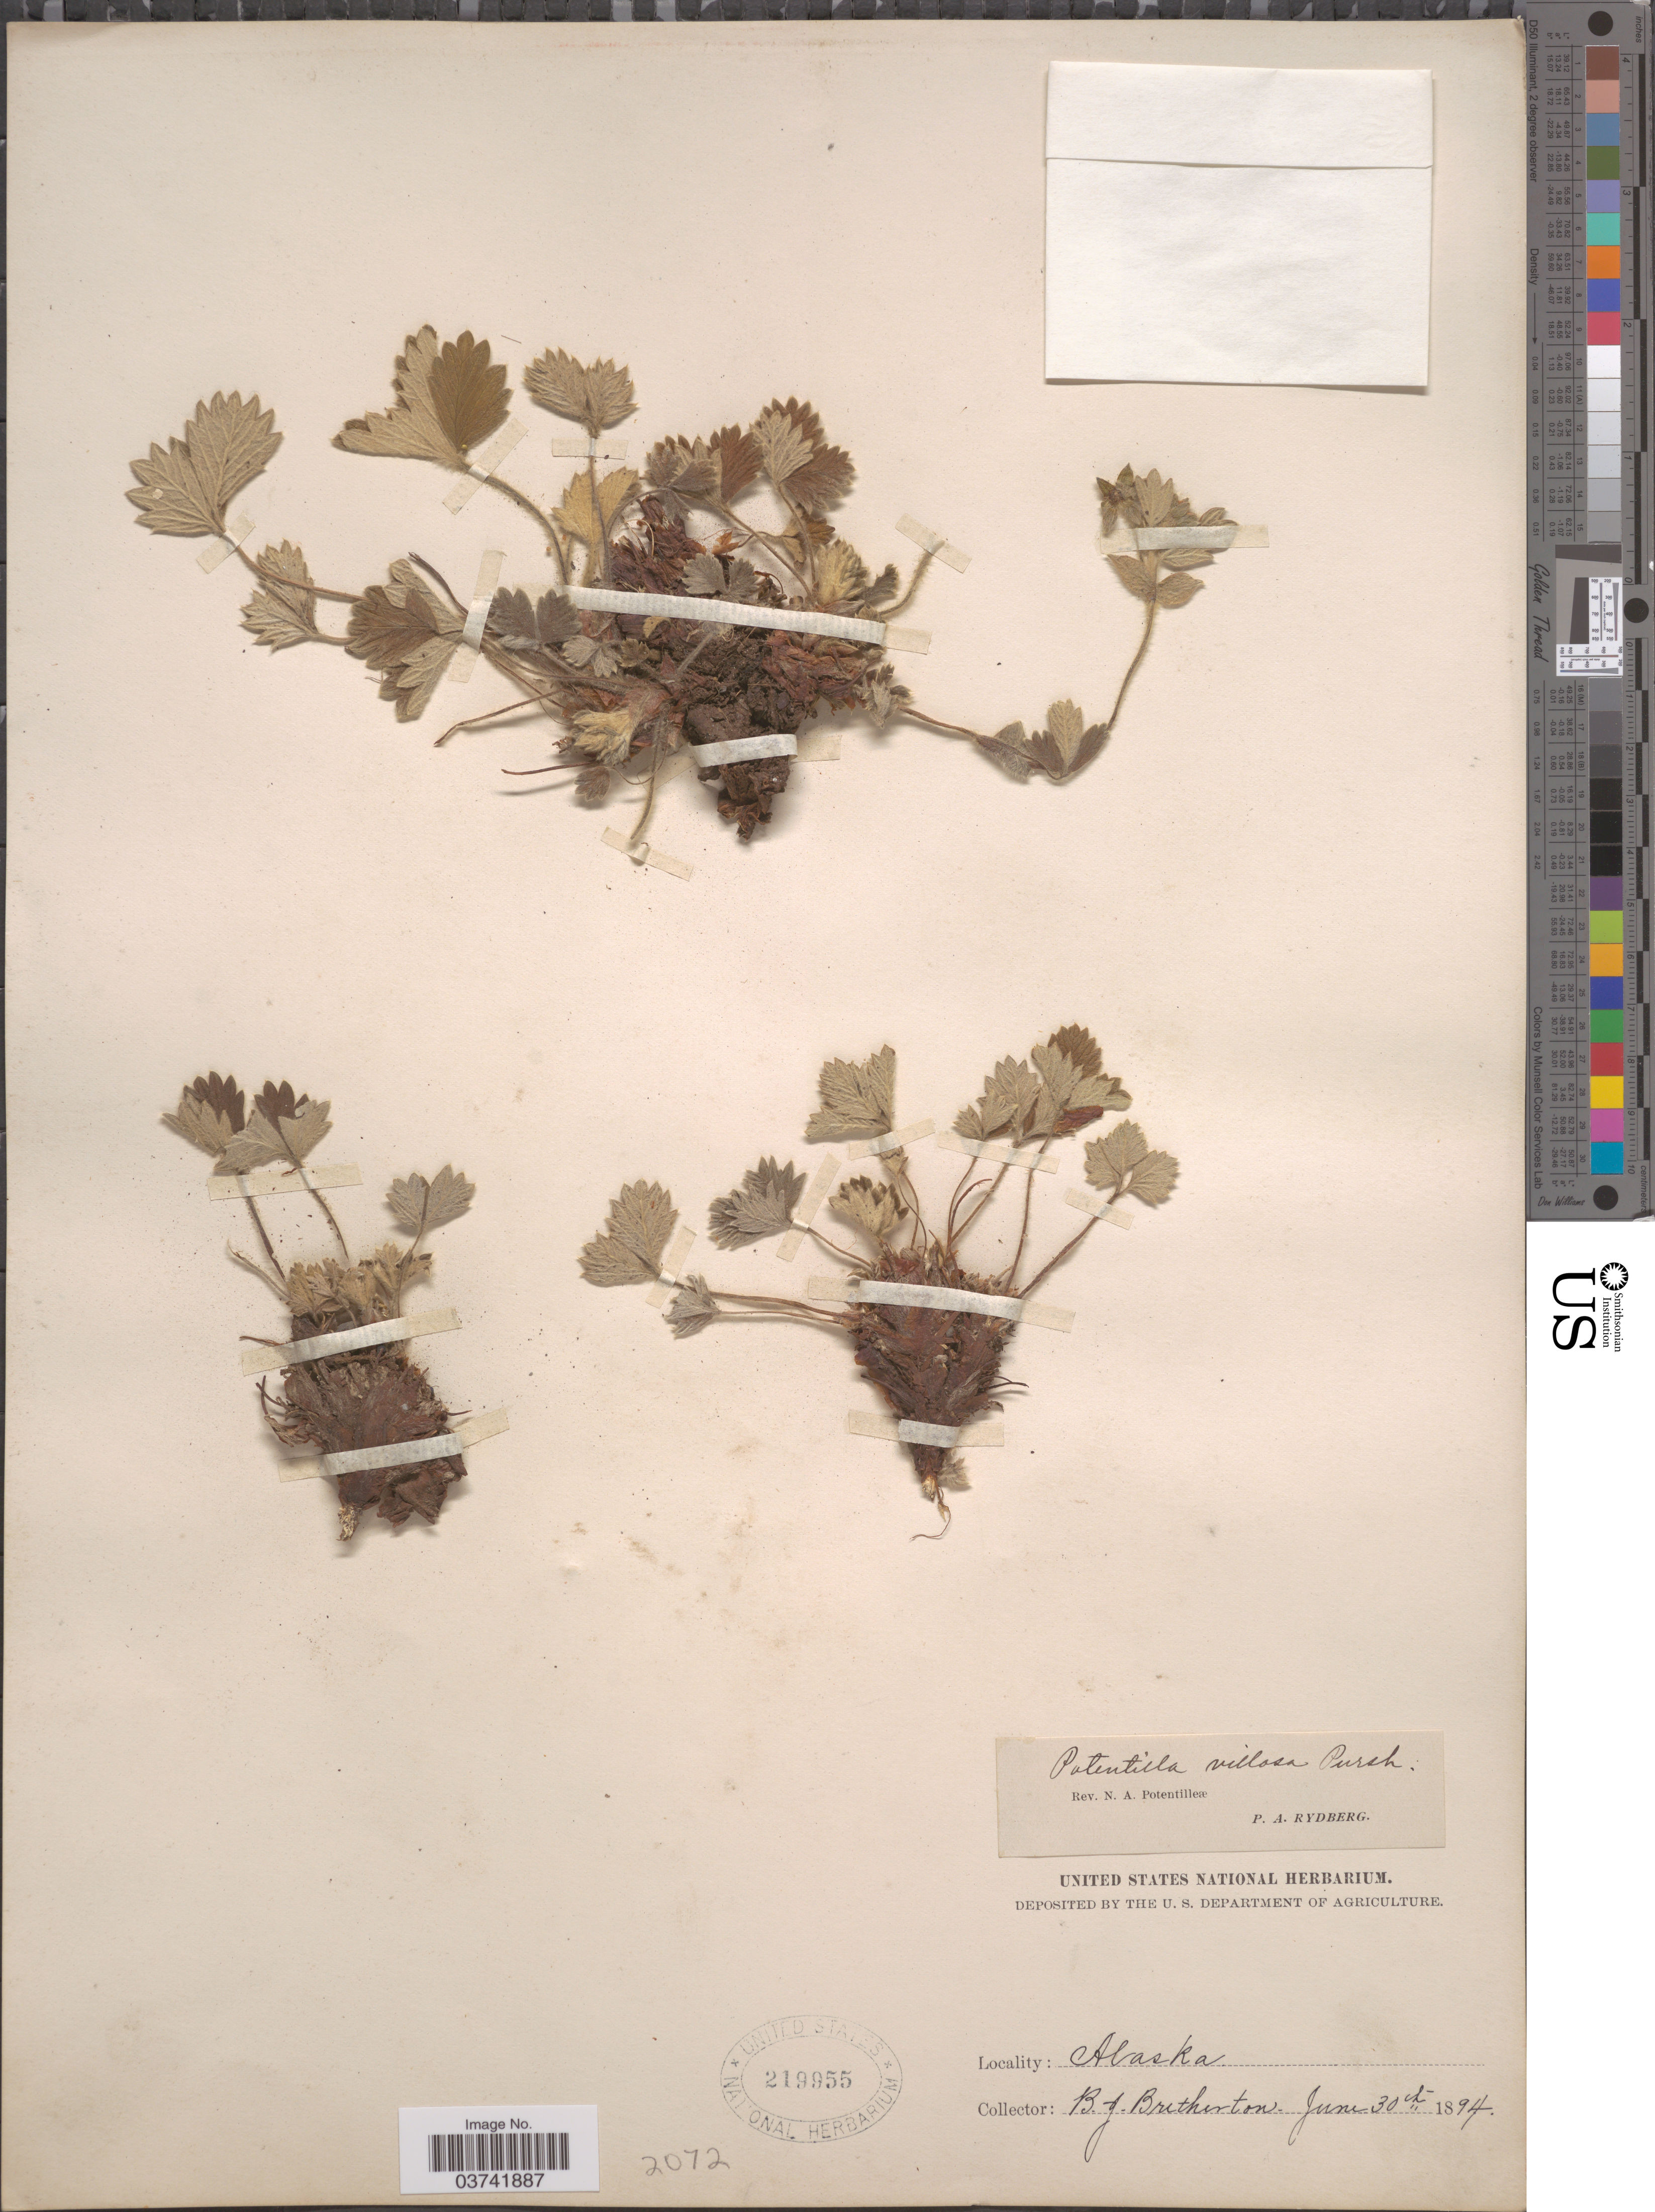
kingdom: Plantae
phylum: Tracheophyta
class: Magnoliopsida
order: Rosales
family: Rosaceae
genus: Potentilla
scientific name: Potentilla villosa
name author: Pall. ex Pursh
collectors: B. Bretherton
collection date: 1894-06-30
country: United States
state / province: Alaska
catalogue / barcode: US 219955